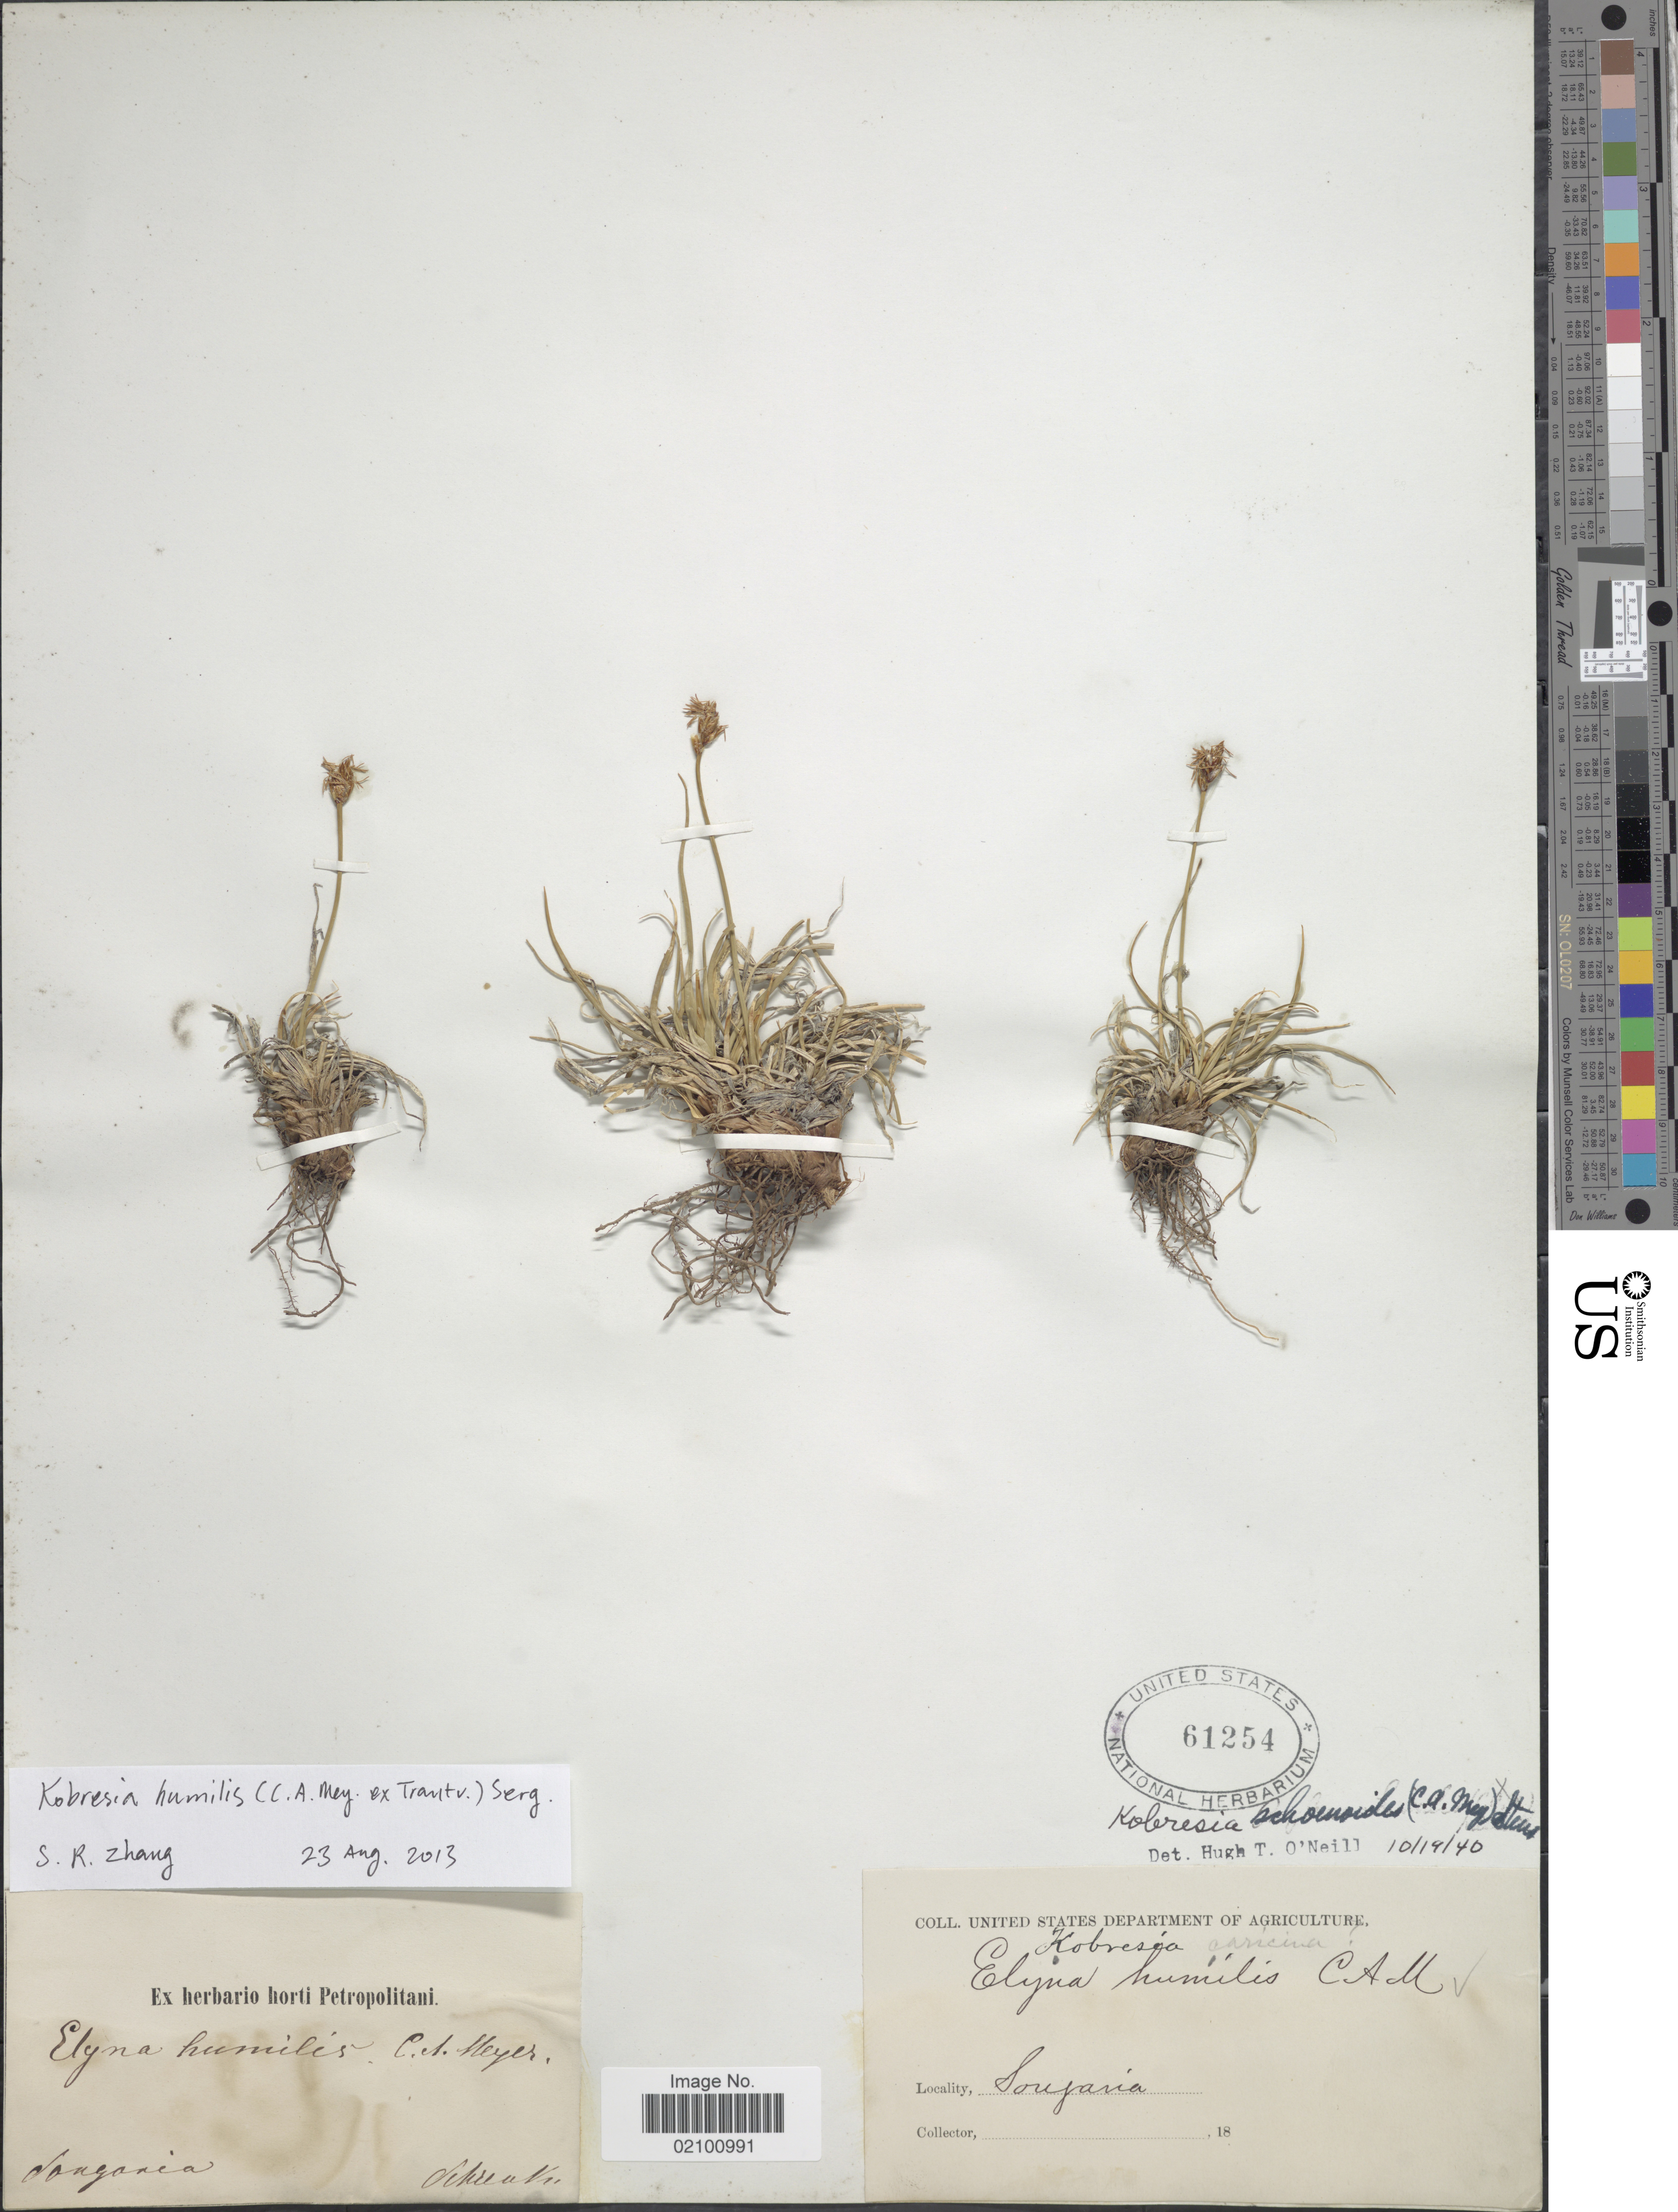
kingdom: Plantae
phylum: Tracheophyta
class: Liliopsida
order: Poales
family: Cyperaceae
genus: Carex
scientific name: Carex alatauensis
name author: S.R. Zhang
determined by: Strong, M. T., (US), Smithsonian Institution - National Museum of Natural History (UNITED STATES)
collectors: A.G. Schrenk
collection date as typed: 18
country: China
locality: Songaria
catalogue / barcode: US 61254